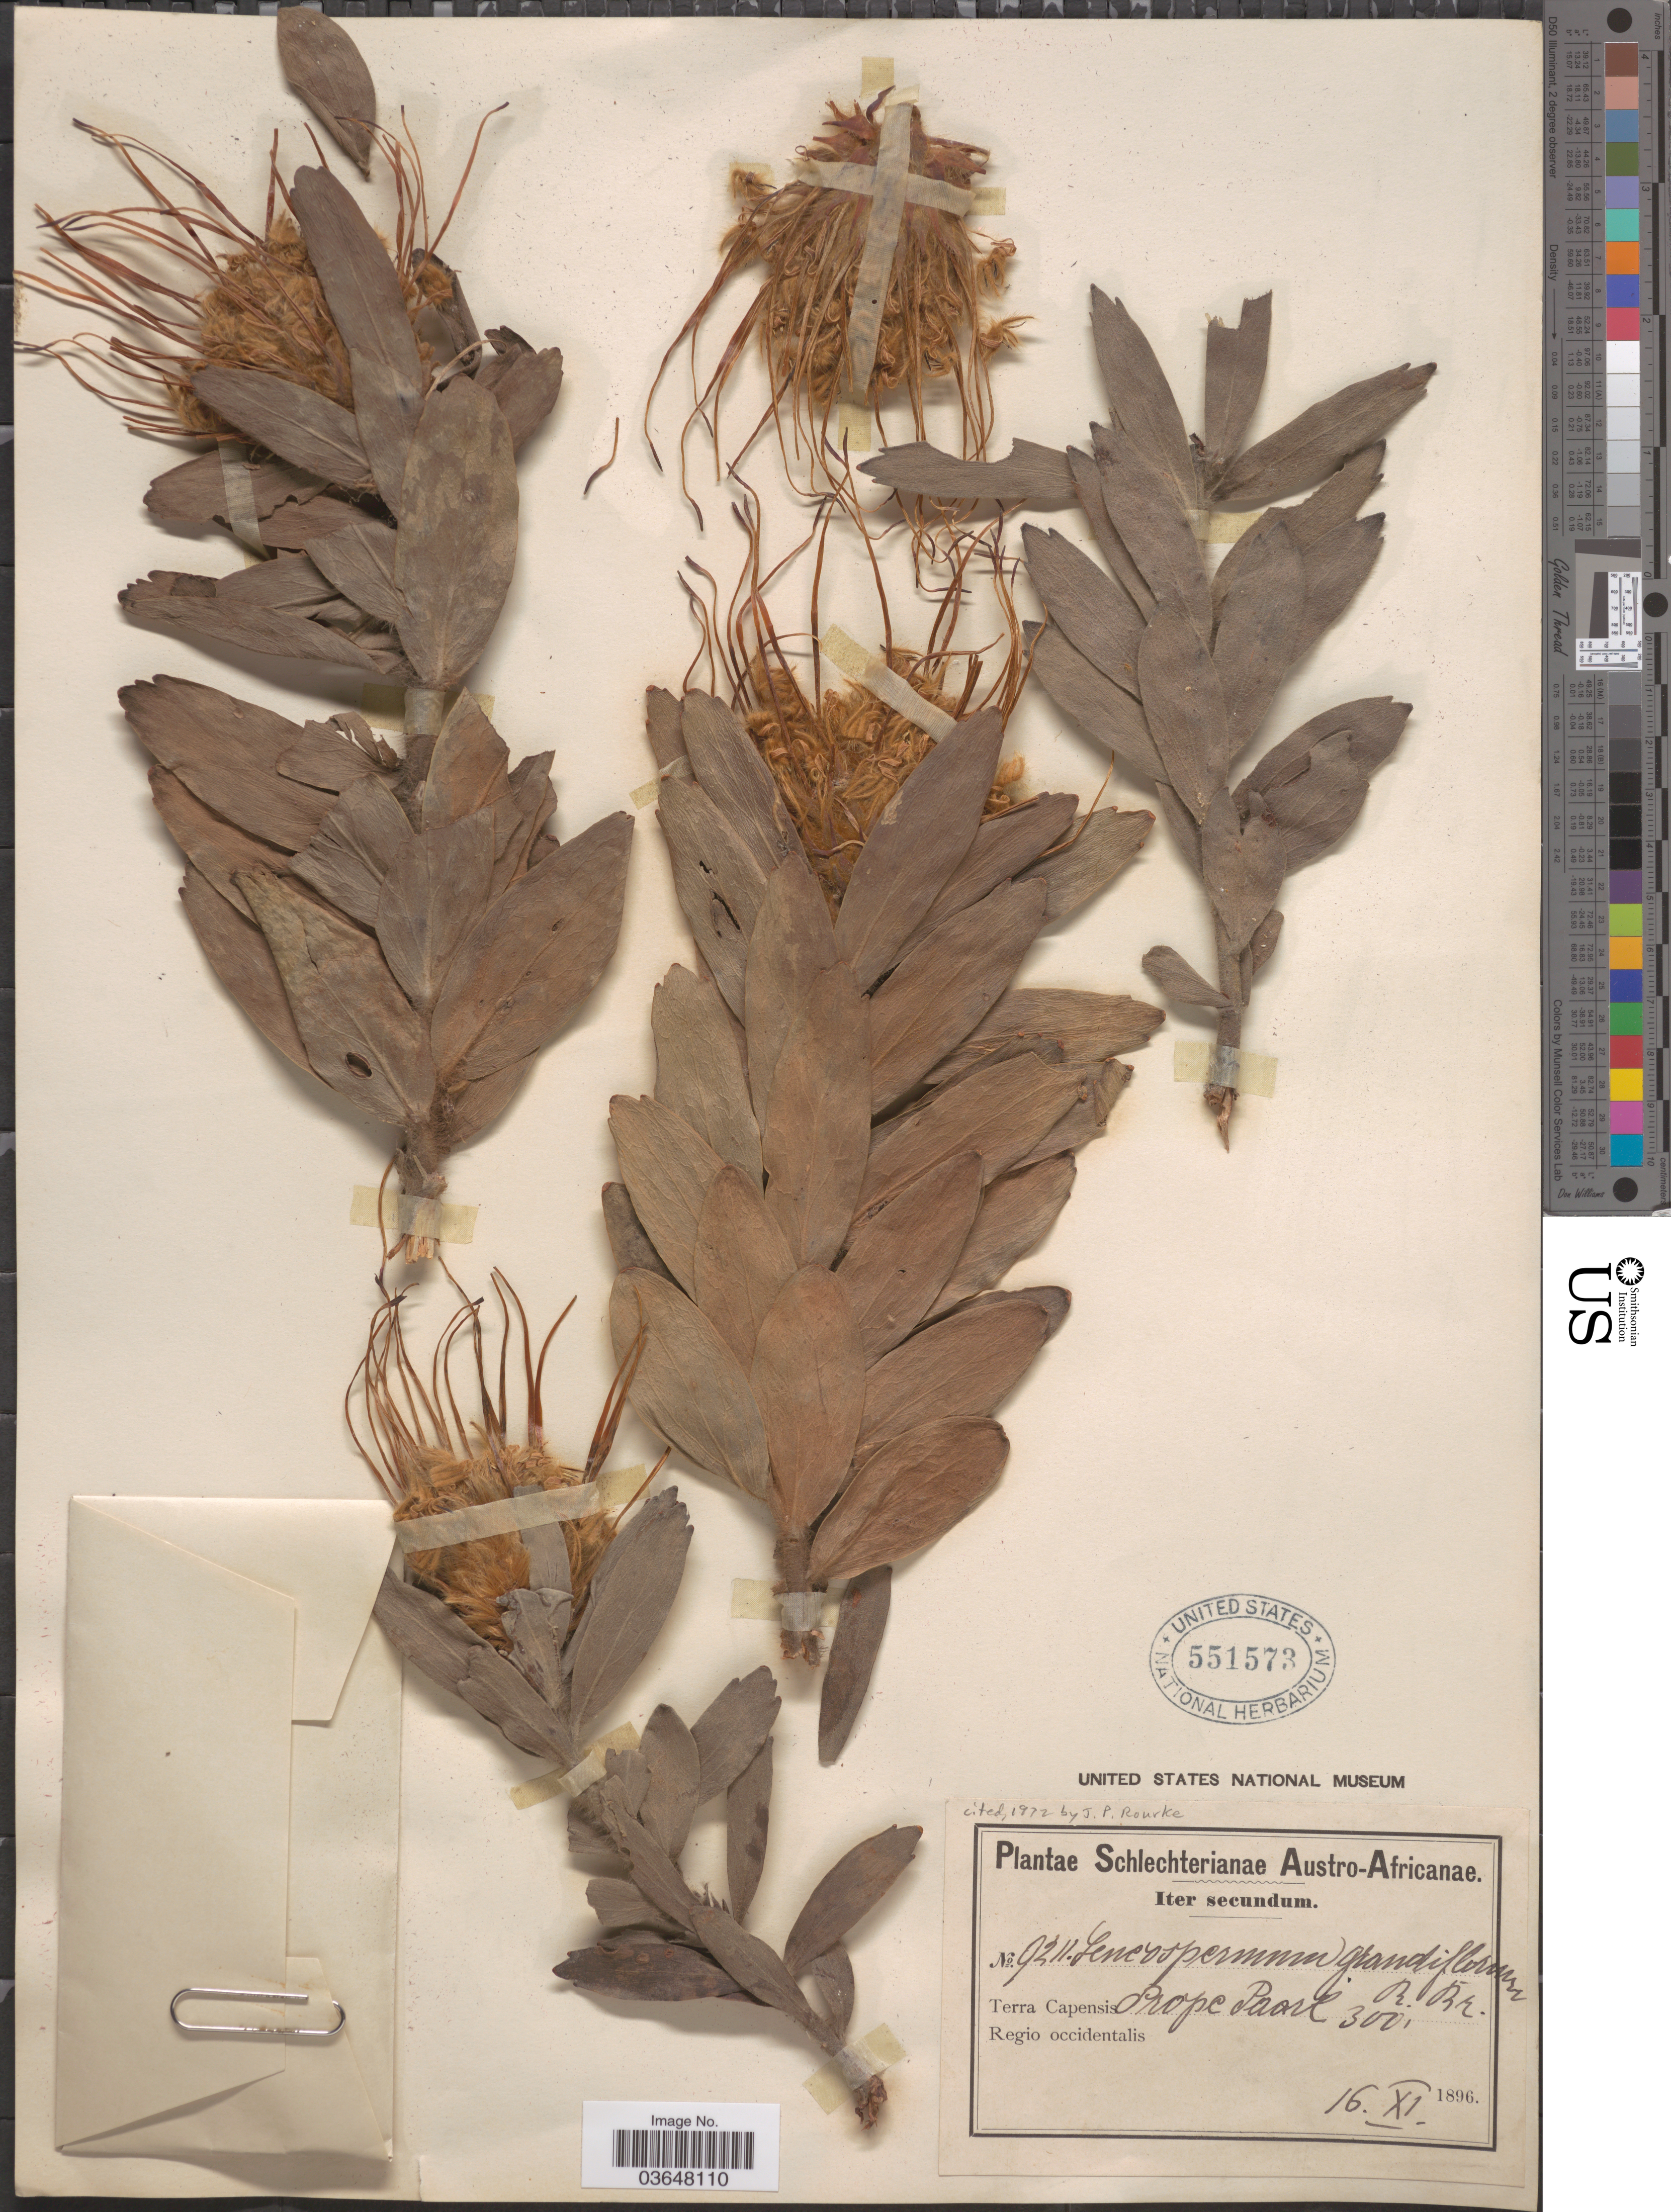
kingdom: Plantae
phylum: Tracheophyta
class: Magnoliopsida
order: Proteales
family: Proteaceae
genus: Leucospermum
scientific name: Leucospermum grandiflorum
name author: (Salisb.) R. Br.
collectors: Schlechter, --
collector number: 9211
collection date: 1896-11-16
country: South Africa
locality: Austro-Africanae. Terra Capensis Prope Paarl. Regio occidentalis.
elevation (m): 91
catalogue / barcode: US 551573